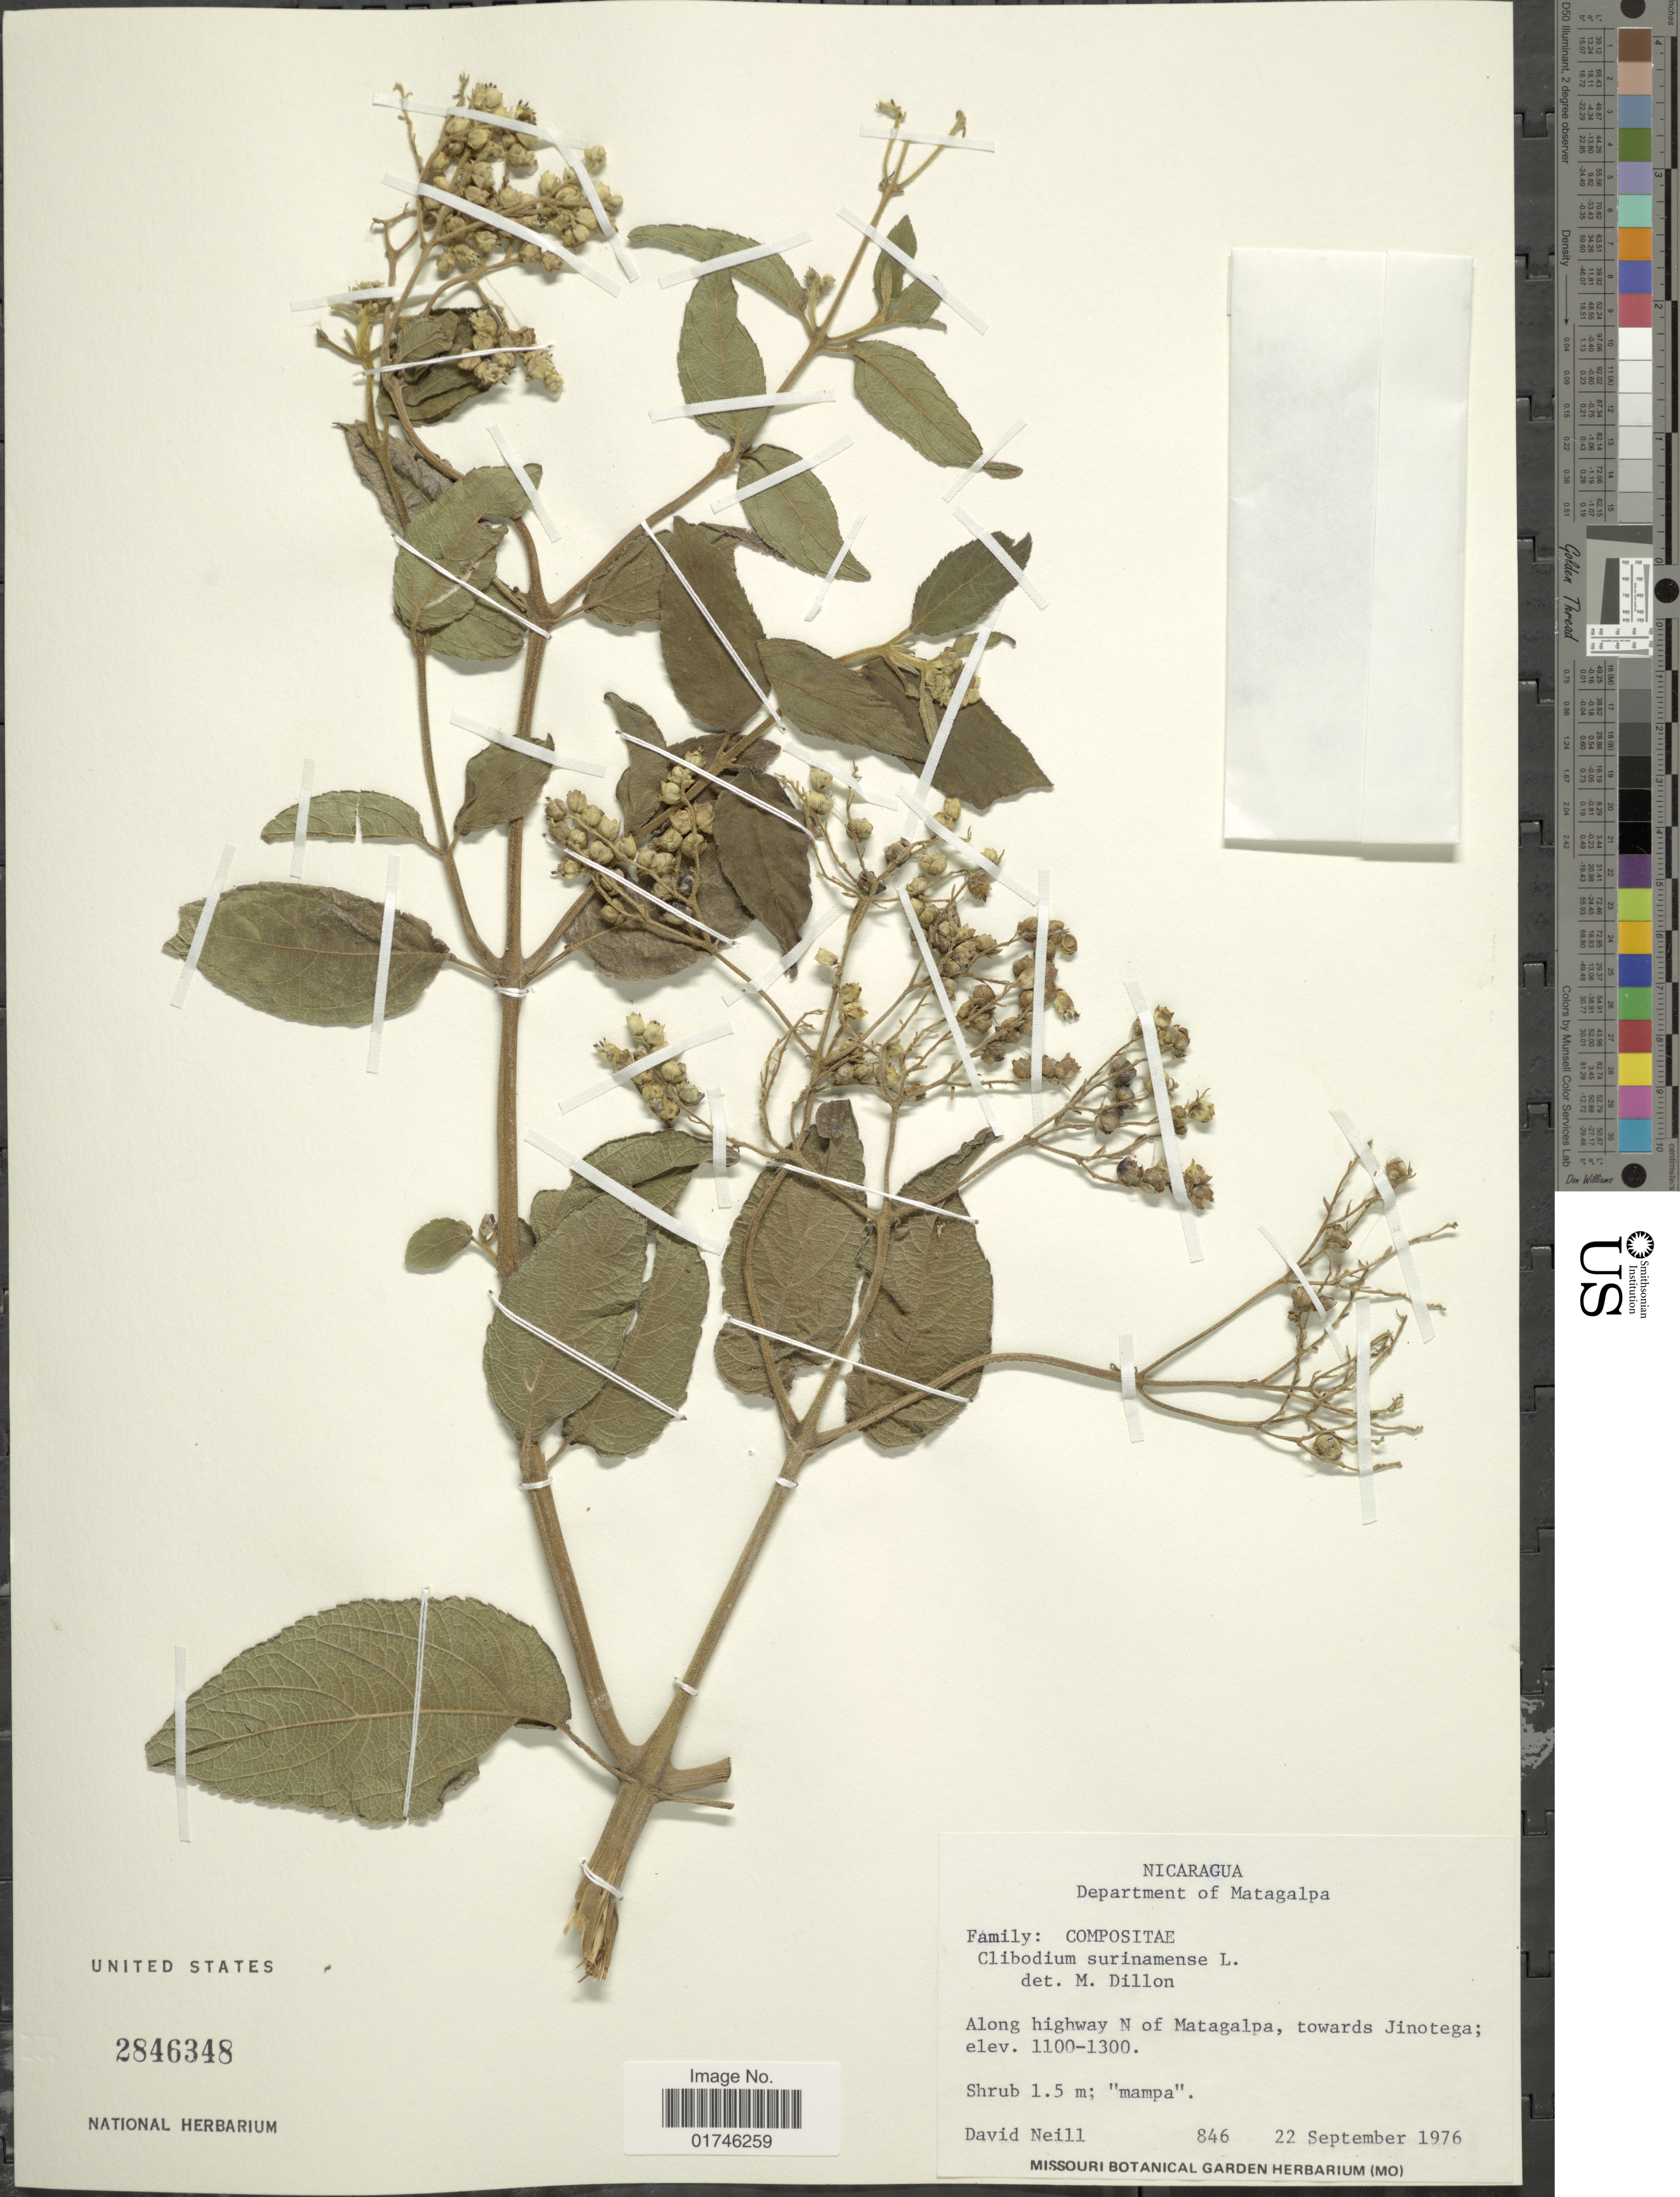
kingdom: Plantae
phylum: Tracheophyta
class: Magnoliopsida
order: Asterales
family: Asteraceae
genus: Clibadium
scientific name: Clibadium surinamense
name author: L.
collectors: D. Neill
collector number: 846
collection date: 1976-09-22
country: Nicaragua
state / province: Matagalpa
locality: Department of Matagalpa. Alonghighway N of Matagalpa. towards Jinotega.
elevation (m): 1100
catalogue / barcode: US 2846348